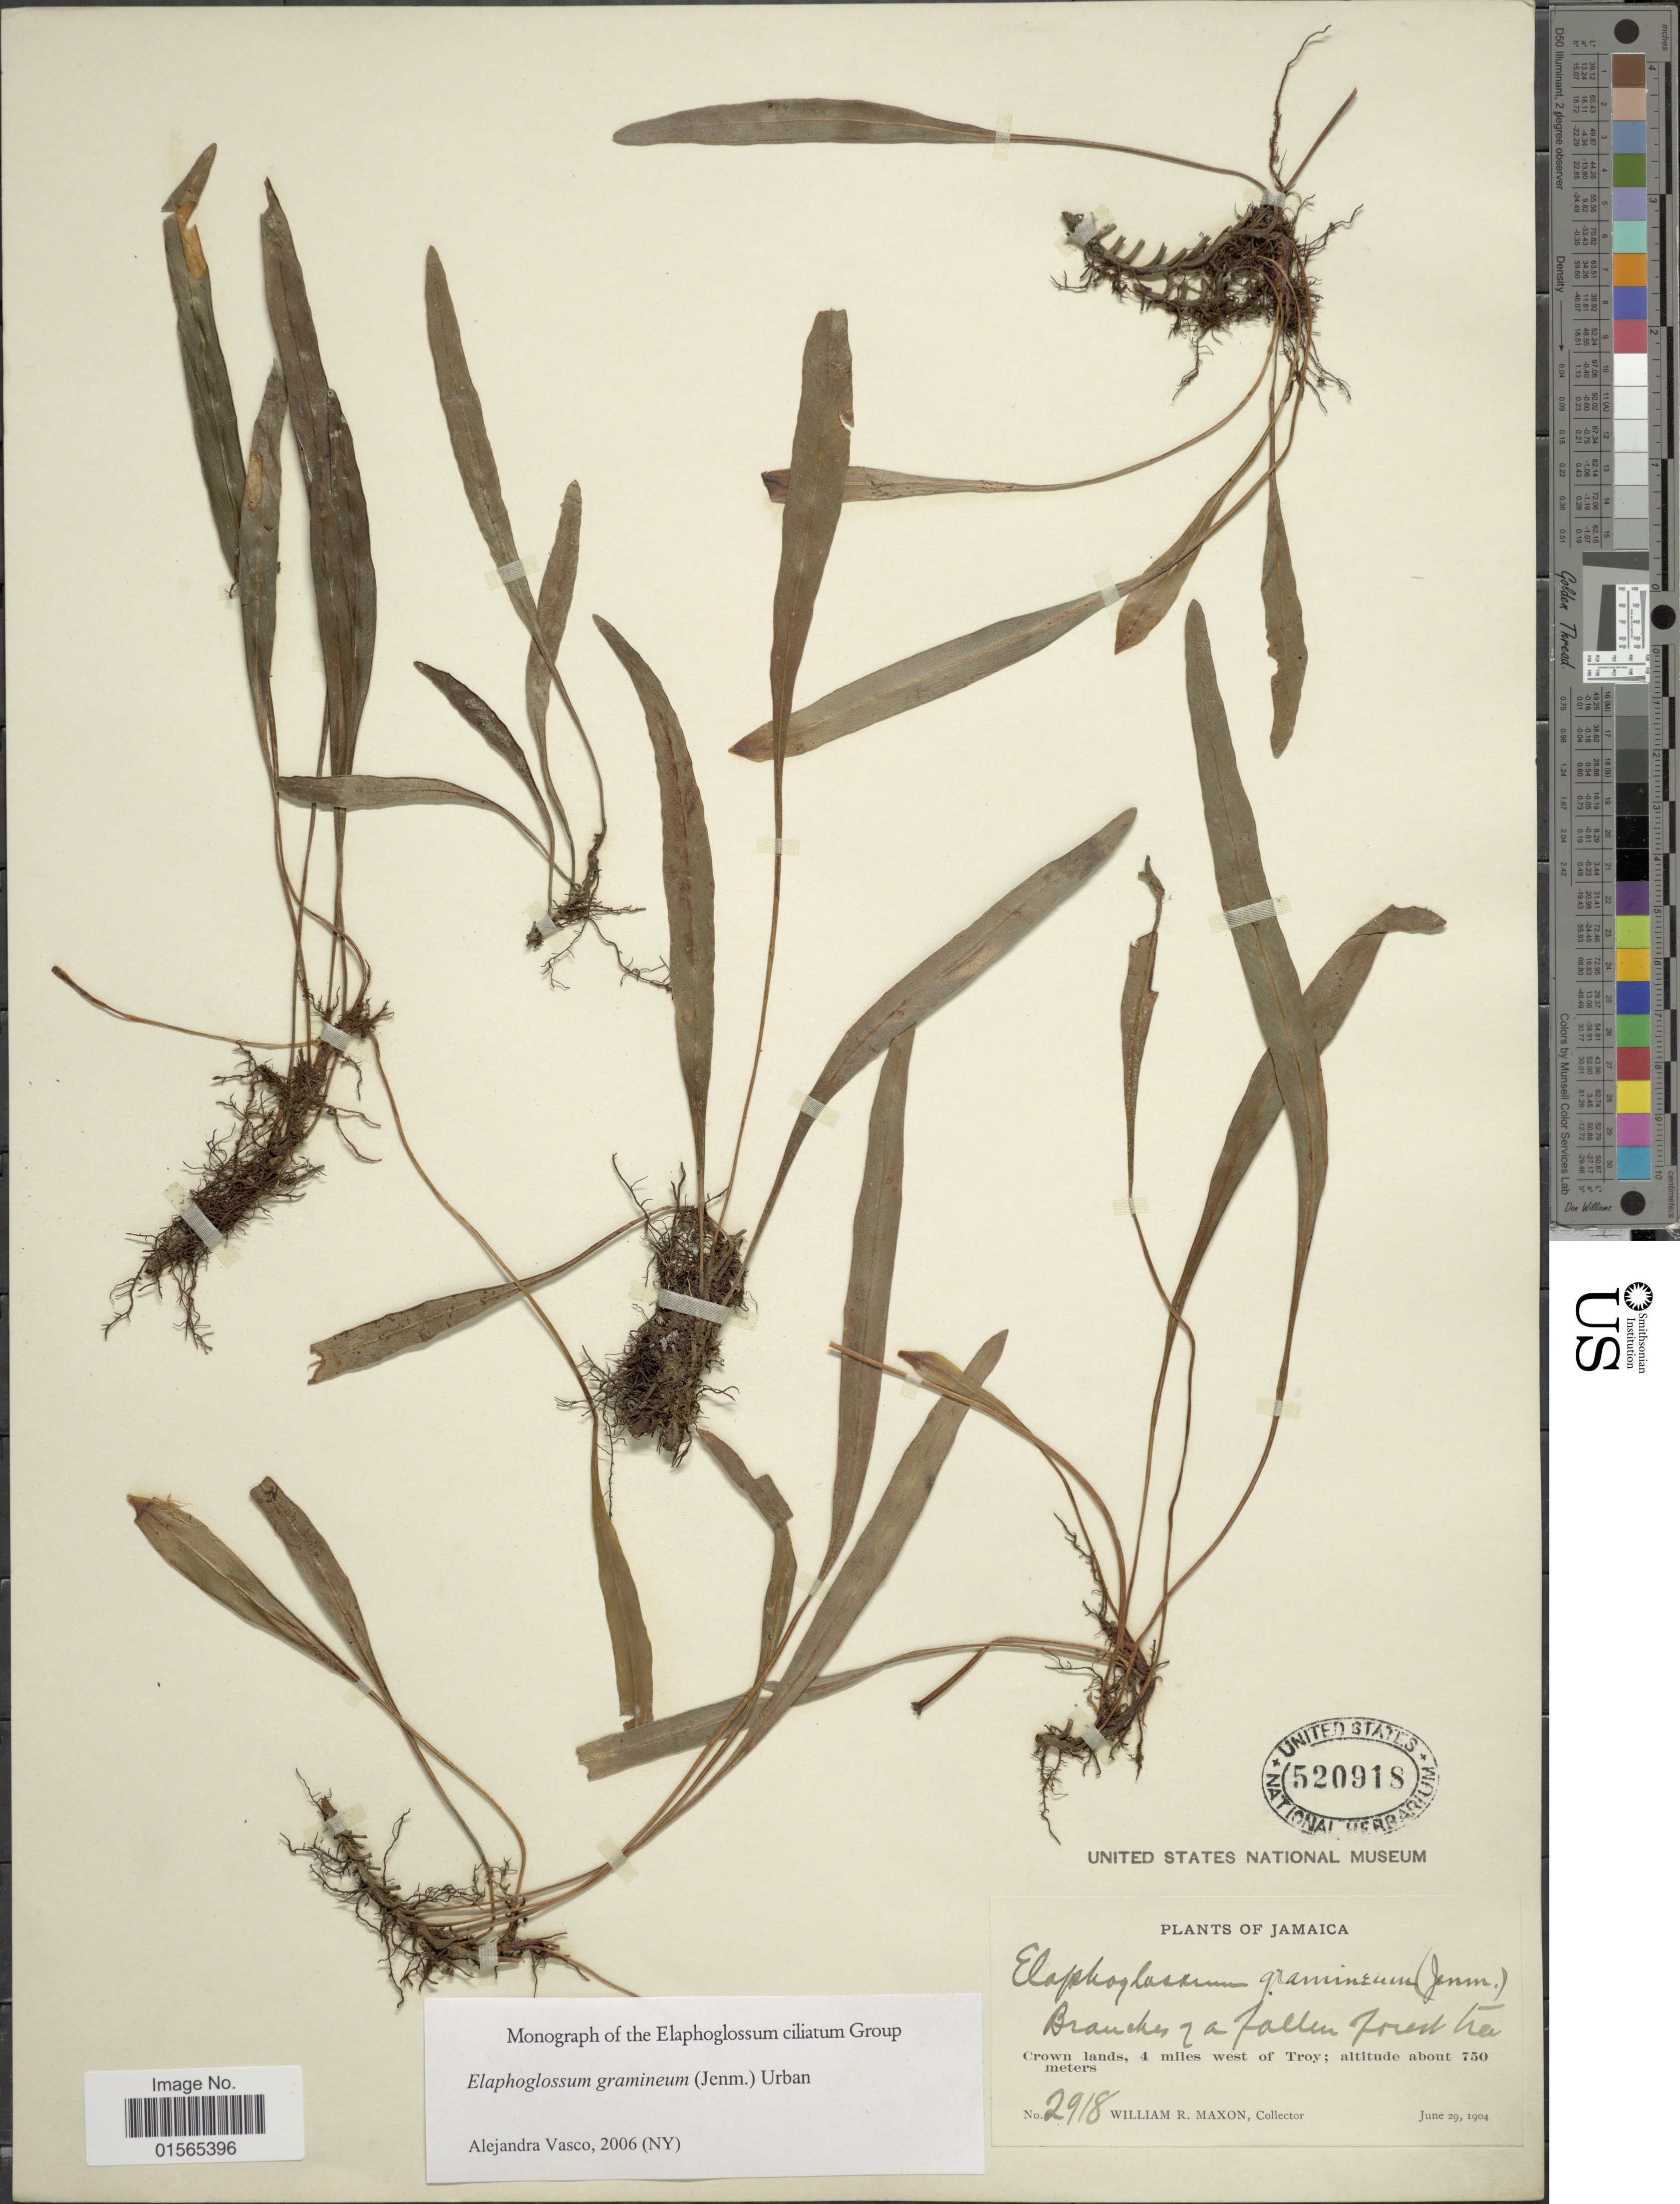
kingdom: Plantae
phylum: Tracheophyta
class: Polypodiopsida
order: Polypodiales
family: Dryopteridaceae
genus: Elaphoglossum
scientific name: Elaphoglossum gramineum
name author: (Jenman) Urb.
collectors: W. R. Maxon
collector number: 2918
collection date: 1904-06-29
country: Jamaica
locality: Crown lands, 4 miles west of Troy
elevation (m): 750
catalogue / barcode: US 520918